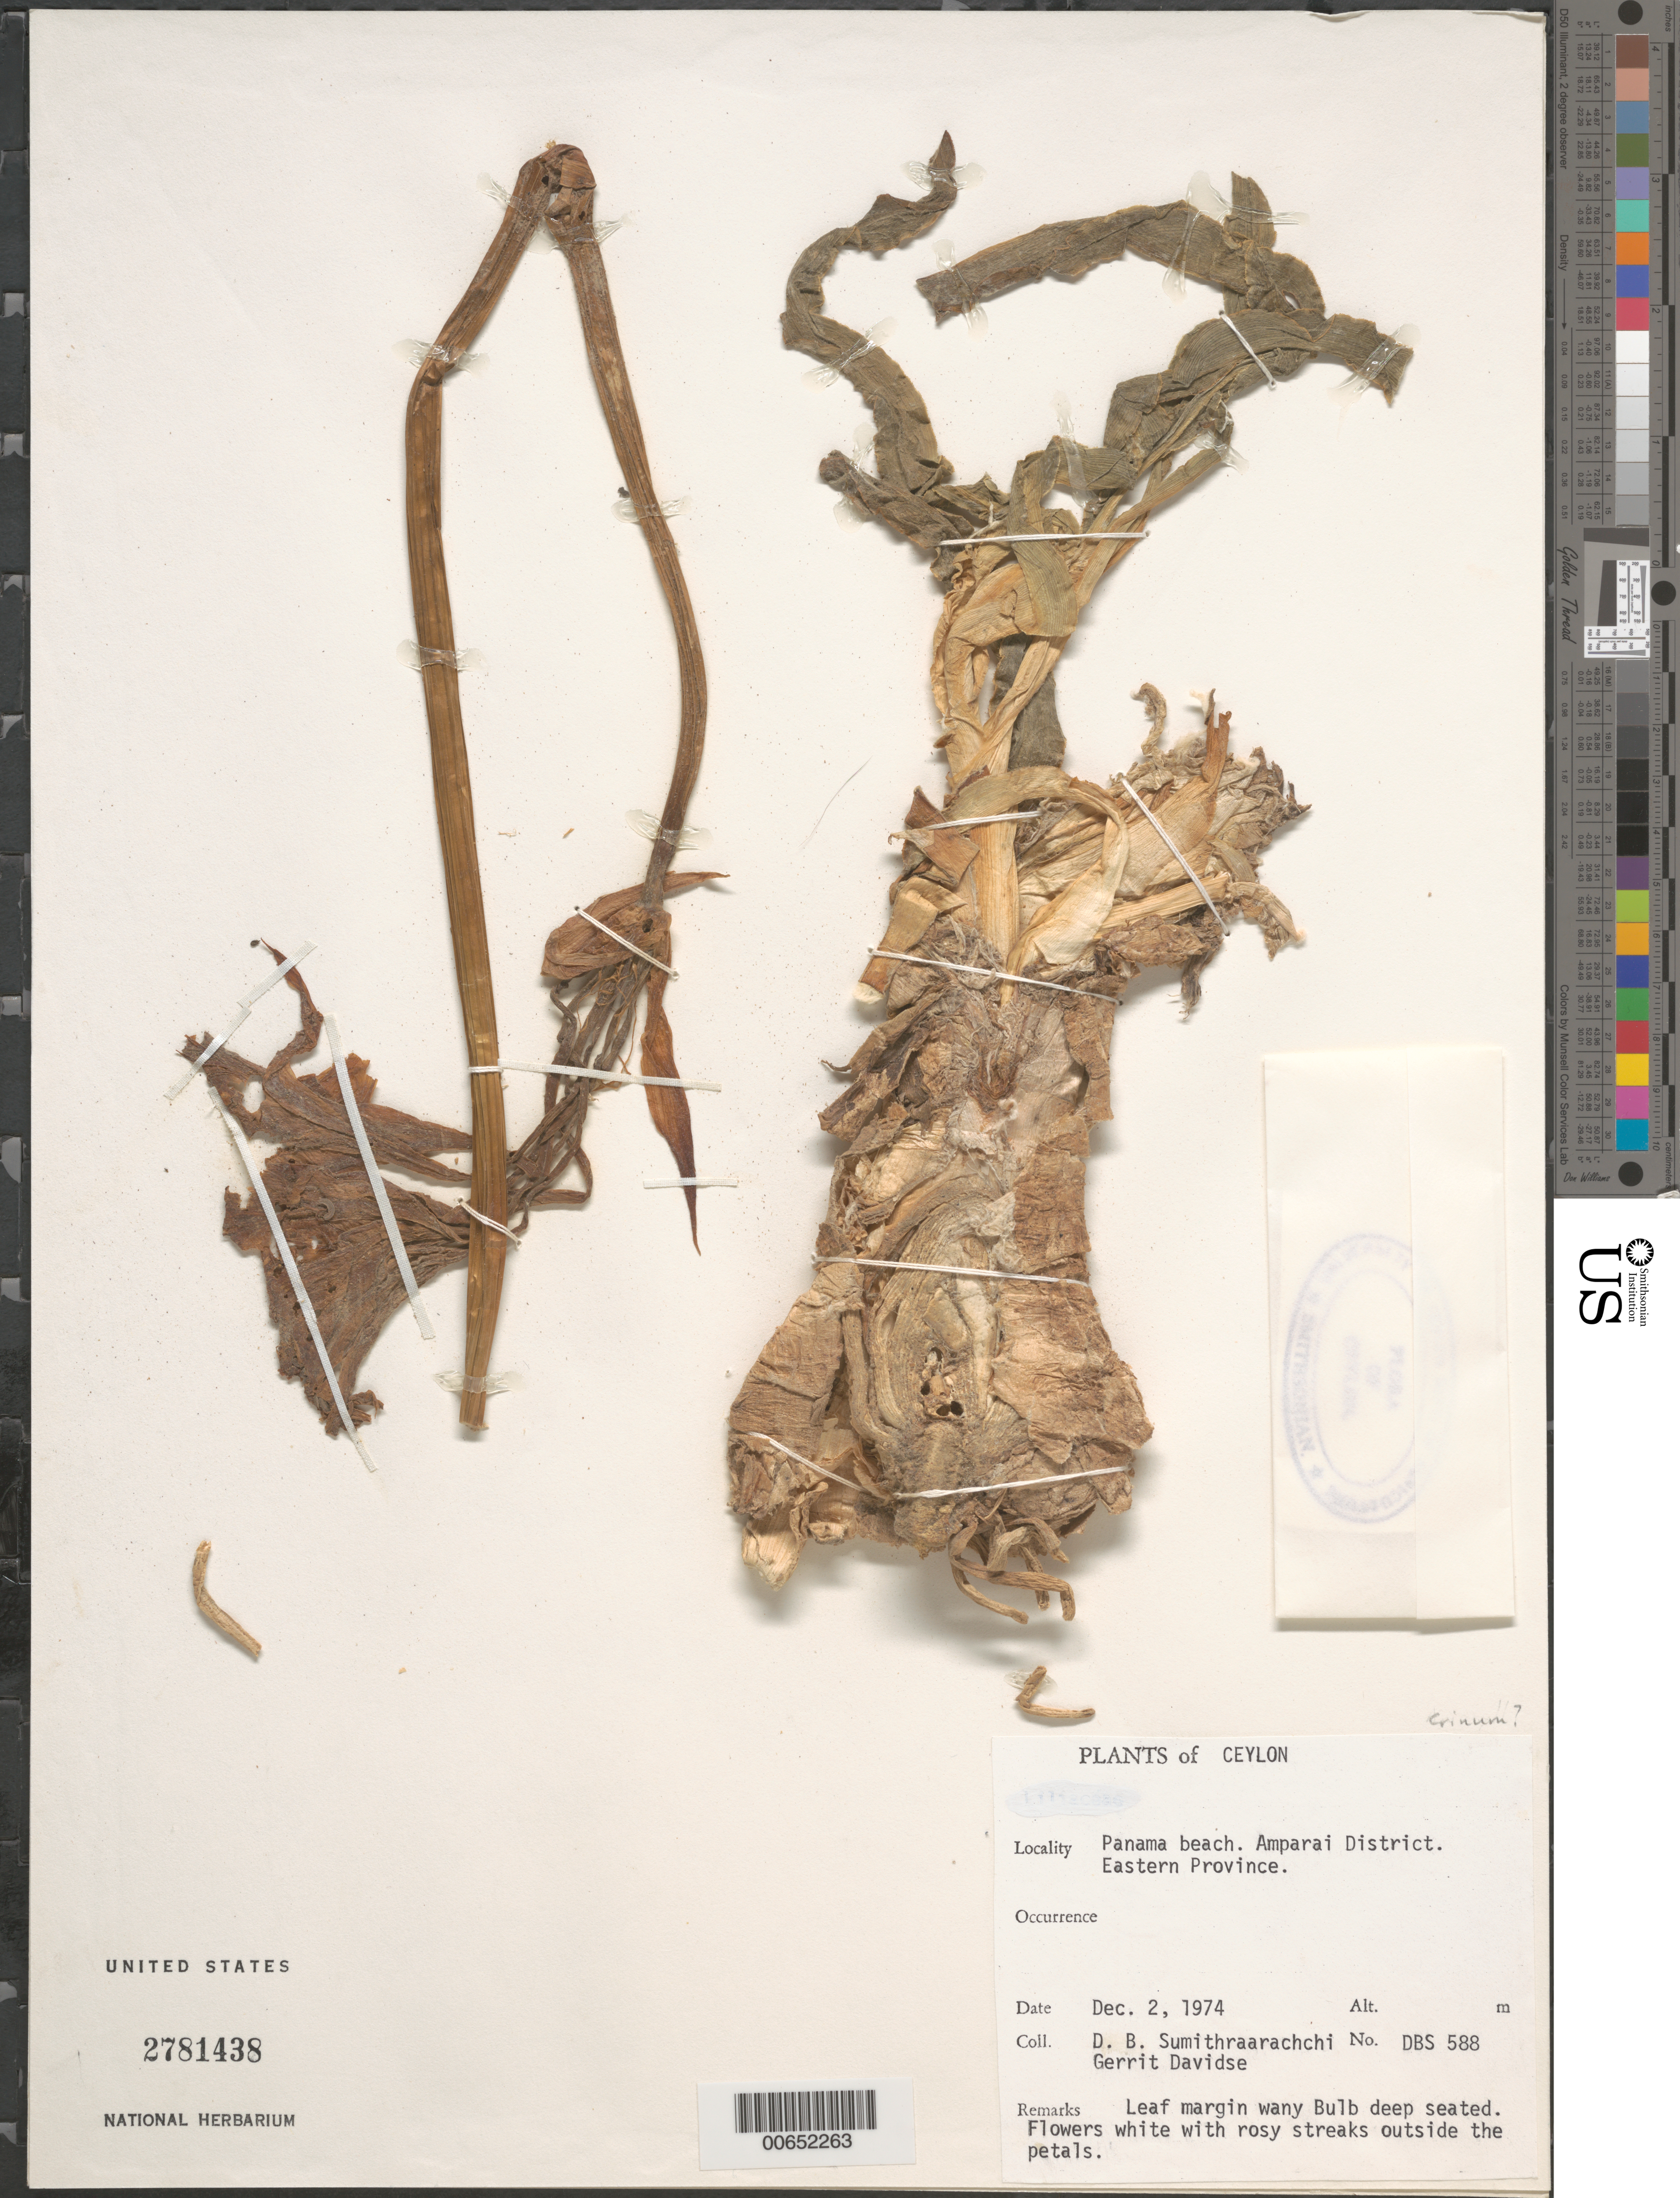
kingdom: Plantae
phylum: Tracheophyta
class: Liliopsida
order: Asparagales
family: Amaryllidaceae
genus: Crinum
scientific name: Crinum sp.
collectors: D. B. Sumithraarachchi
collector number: DBS 588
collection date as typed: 02 Dec 1974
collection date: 1974-12-02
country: Sri Lanka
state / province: Eastern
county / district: Ampara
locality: Panama Beach.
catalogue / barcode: US 2781438